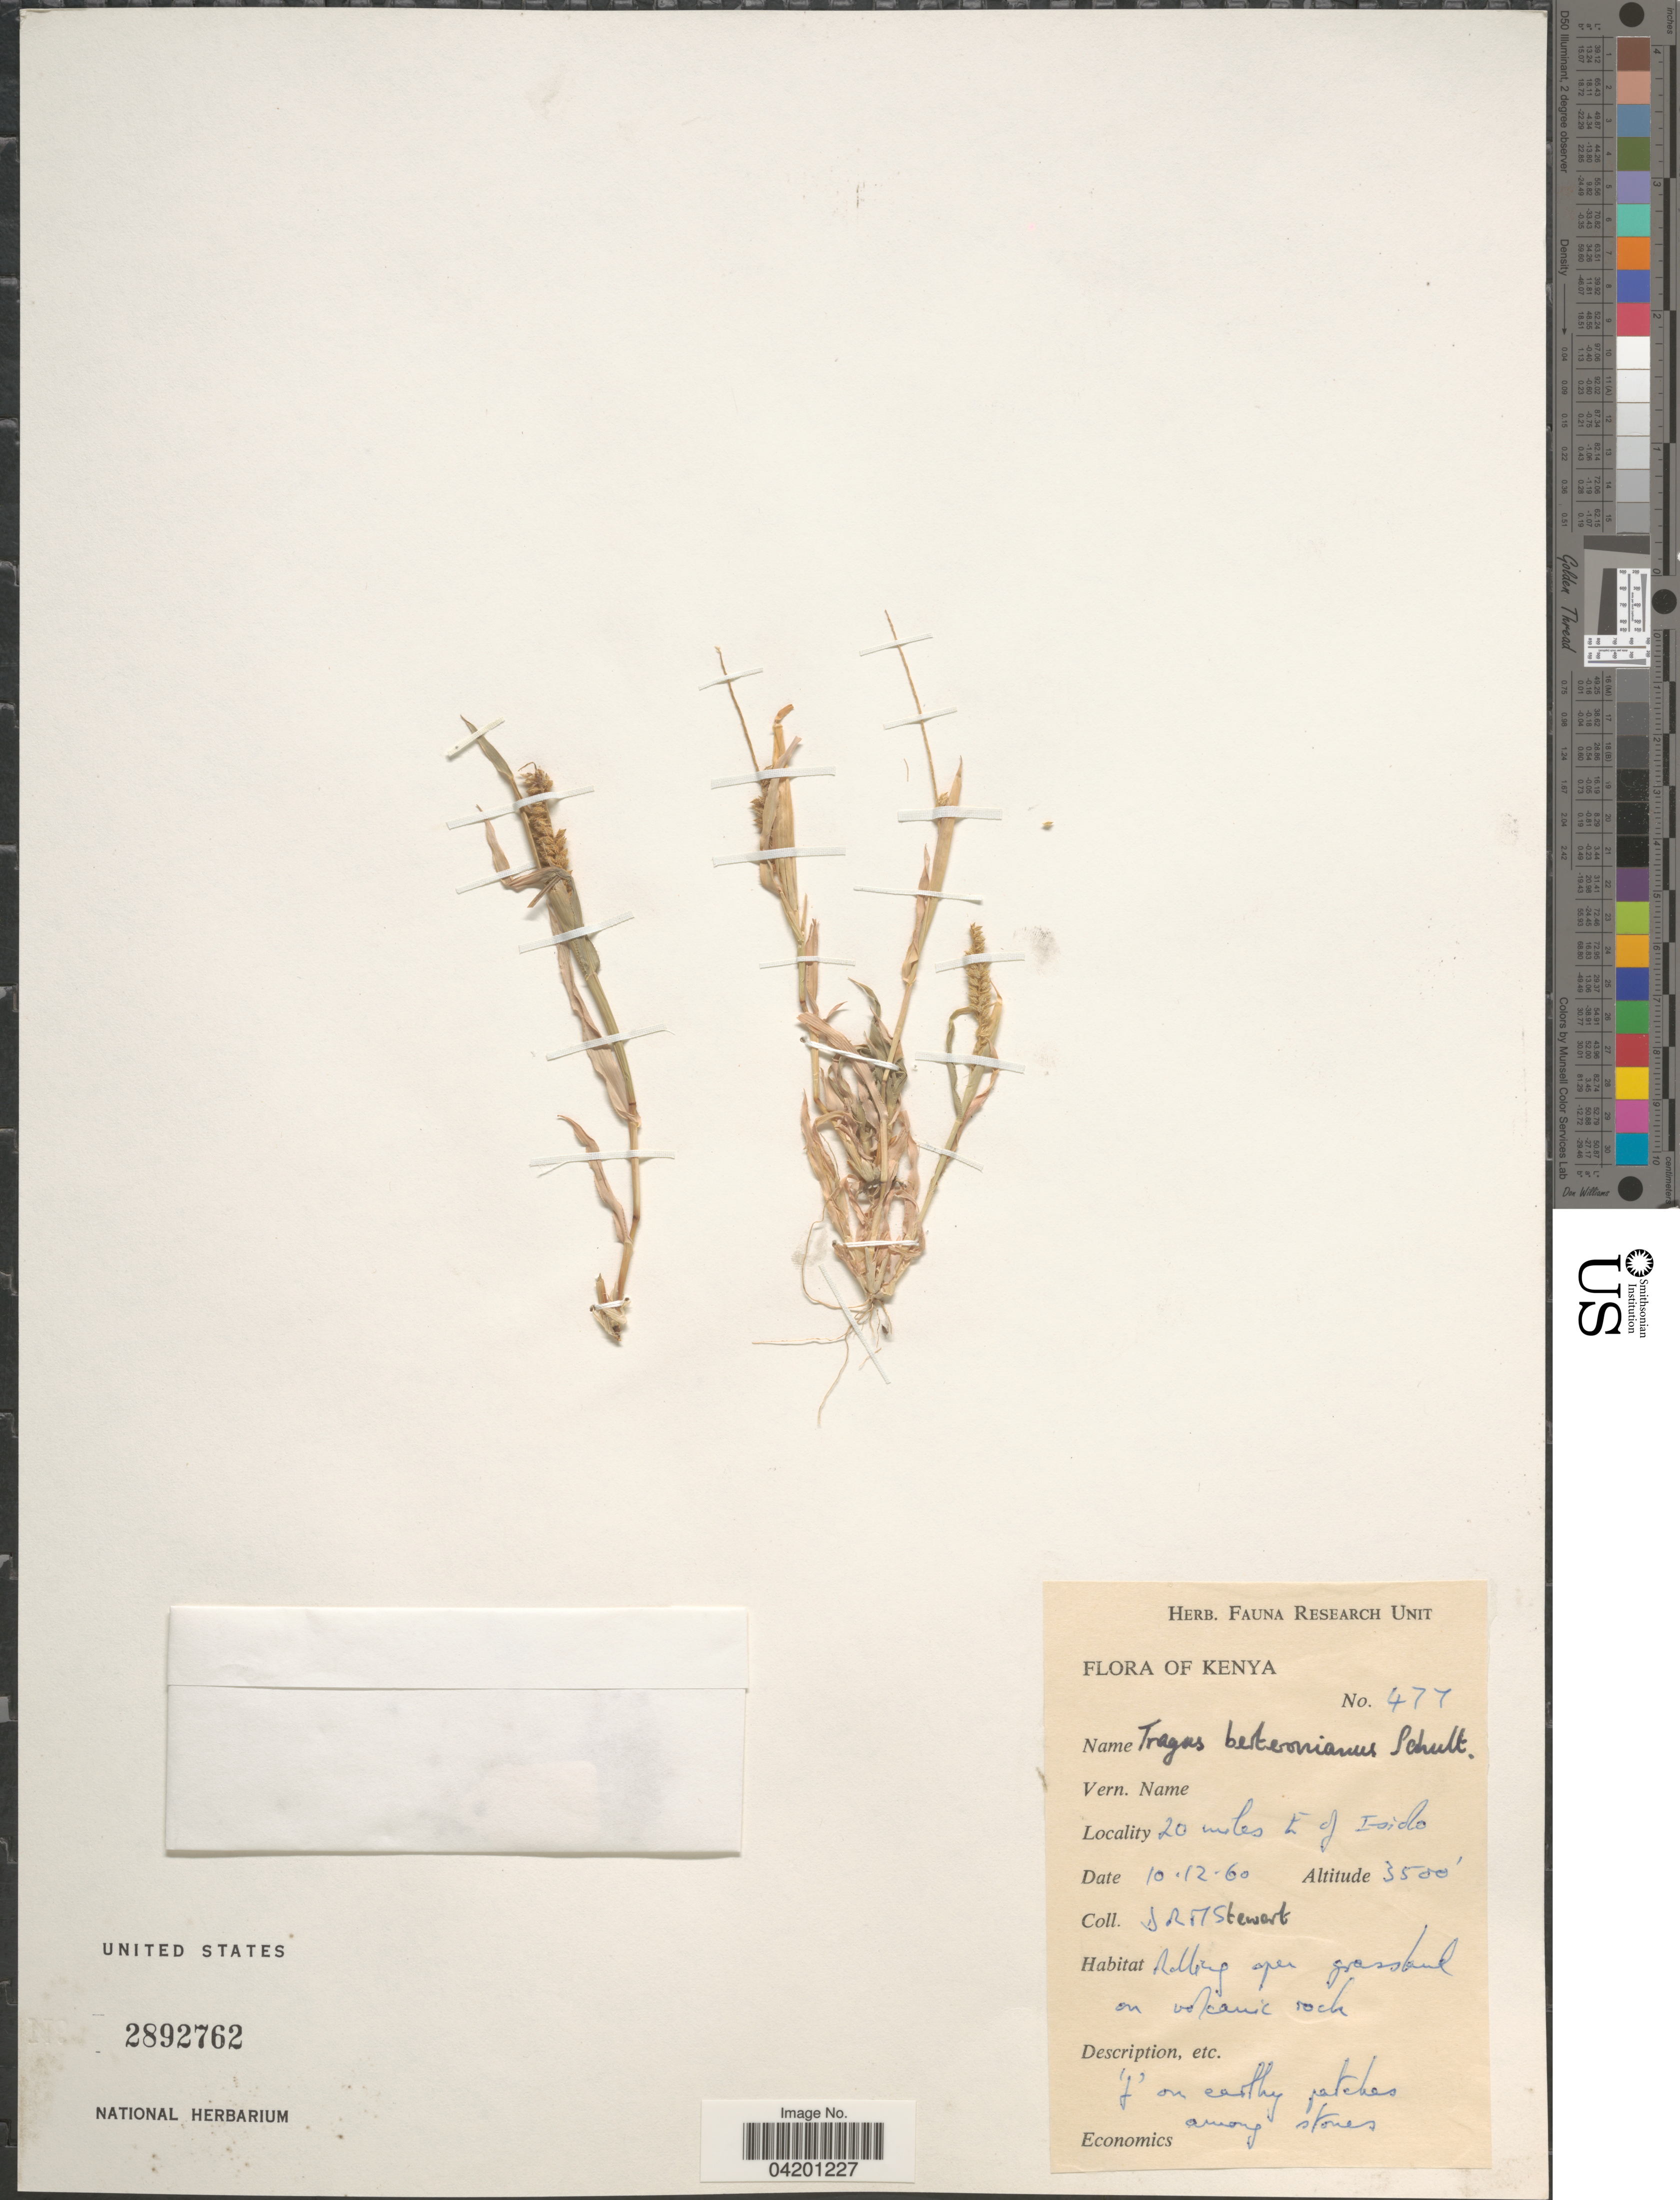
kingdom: Plantae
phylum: Tracheophyta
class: Liliopsida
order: Poales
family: Poaceae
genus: Tragus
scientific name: Tragus berteronianus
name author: Schult.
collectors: D. Stewart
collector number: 477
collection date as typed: Transcribed d/m/y: 10/12/60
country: Kenya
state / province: Isiolo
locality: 20 miles E of Isiolo.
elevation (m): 1067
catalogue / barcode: US 2892762